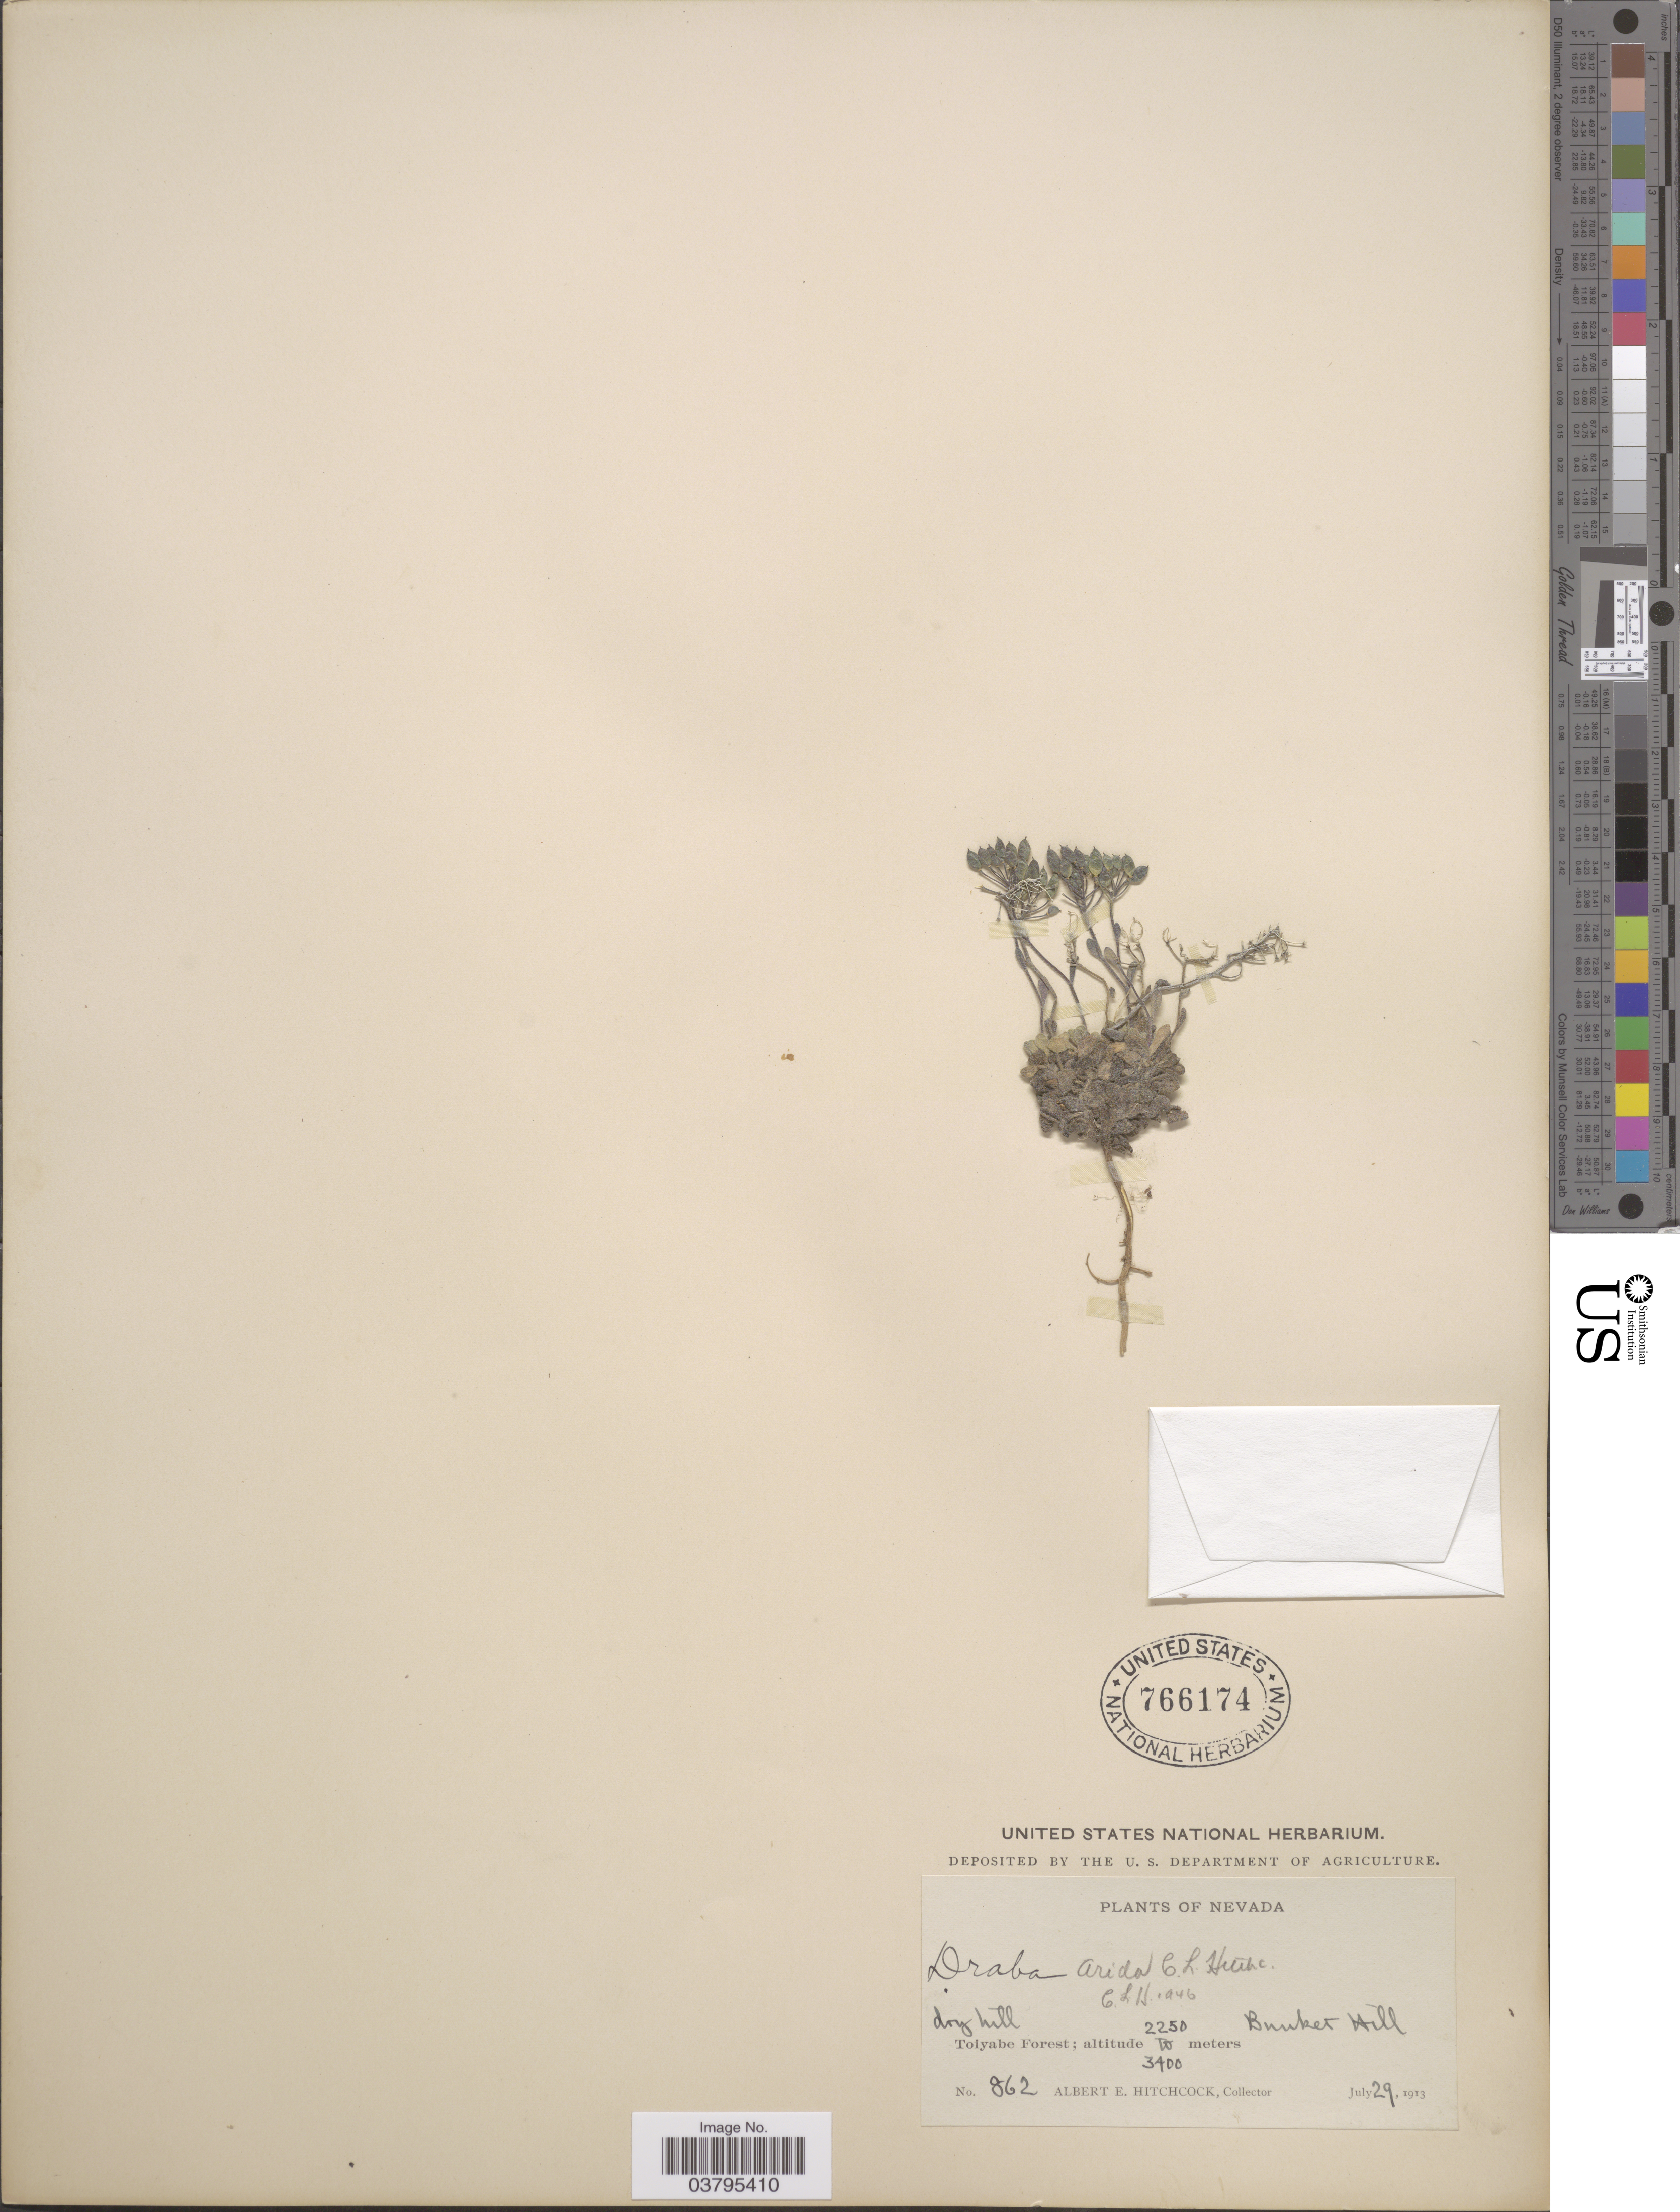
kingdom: Plantae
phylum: Tracheophyta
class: Magnoliopsida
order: Brassicales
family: Brassicaceae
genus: Draba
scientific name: Draba arida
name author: Hitchc.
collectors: A. Hitchcock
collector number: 862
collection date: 1913-07-29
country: United States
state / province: Nevada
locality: Toiyabe Forest. Bunker Hill.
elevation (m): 2250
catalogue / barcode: US 766174